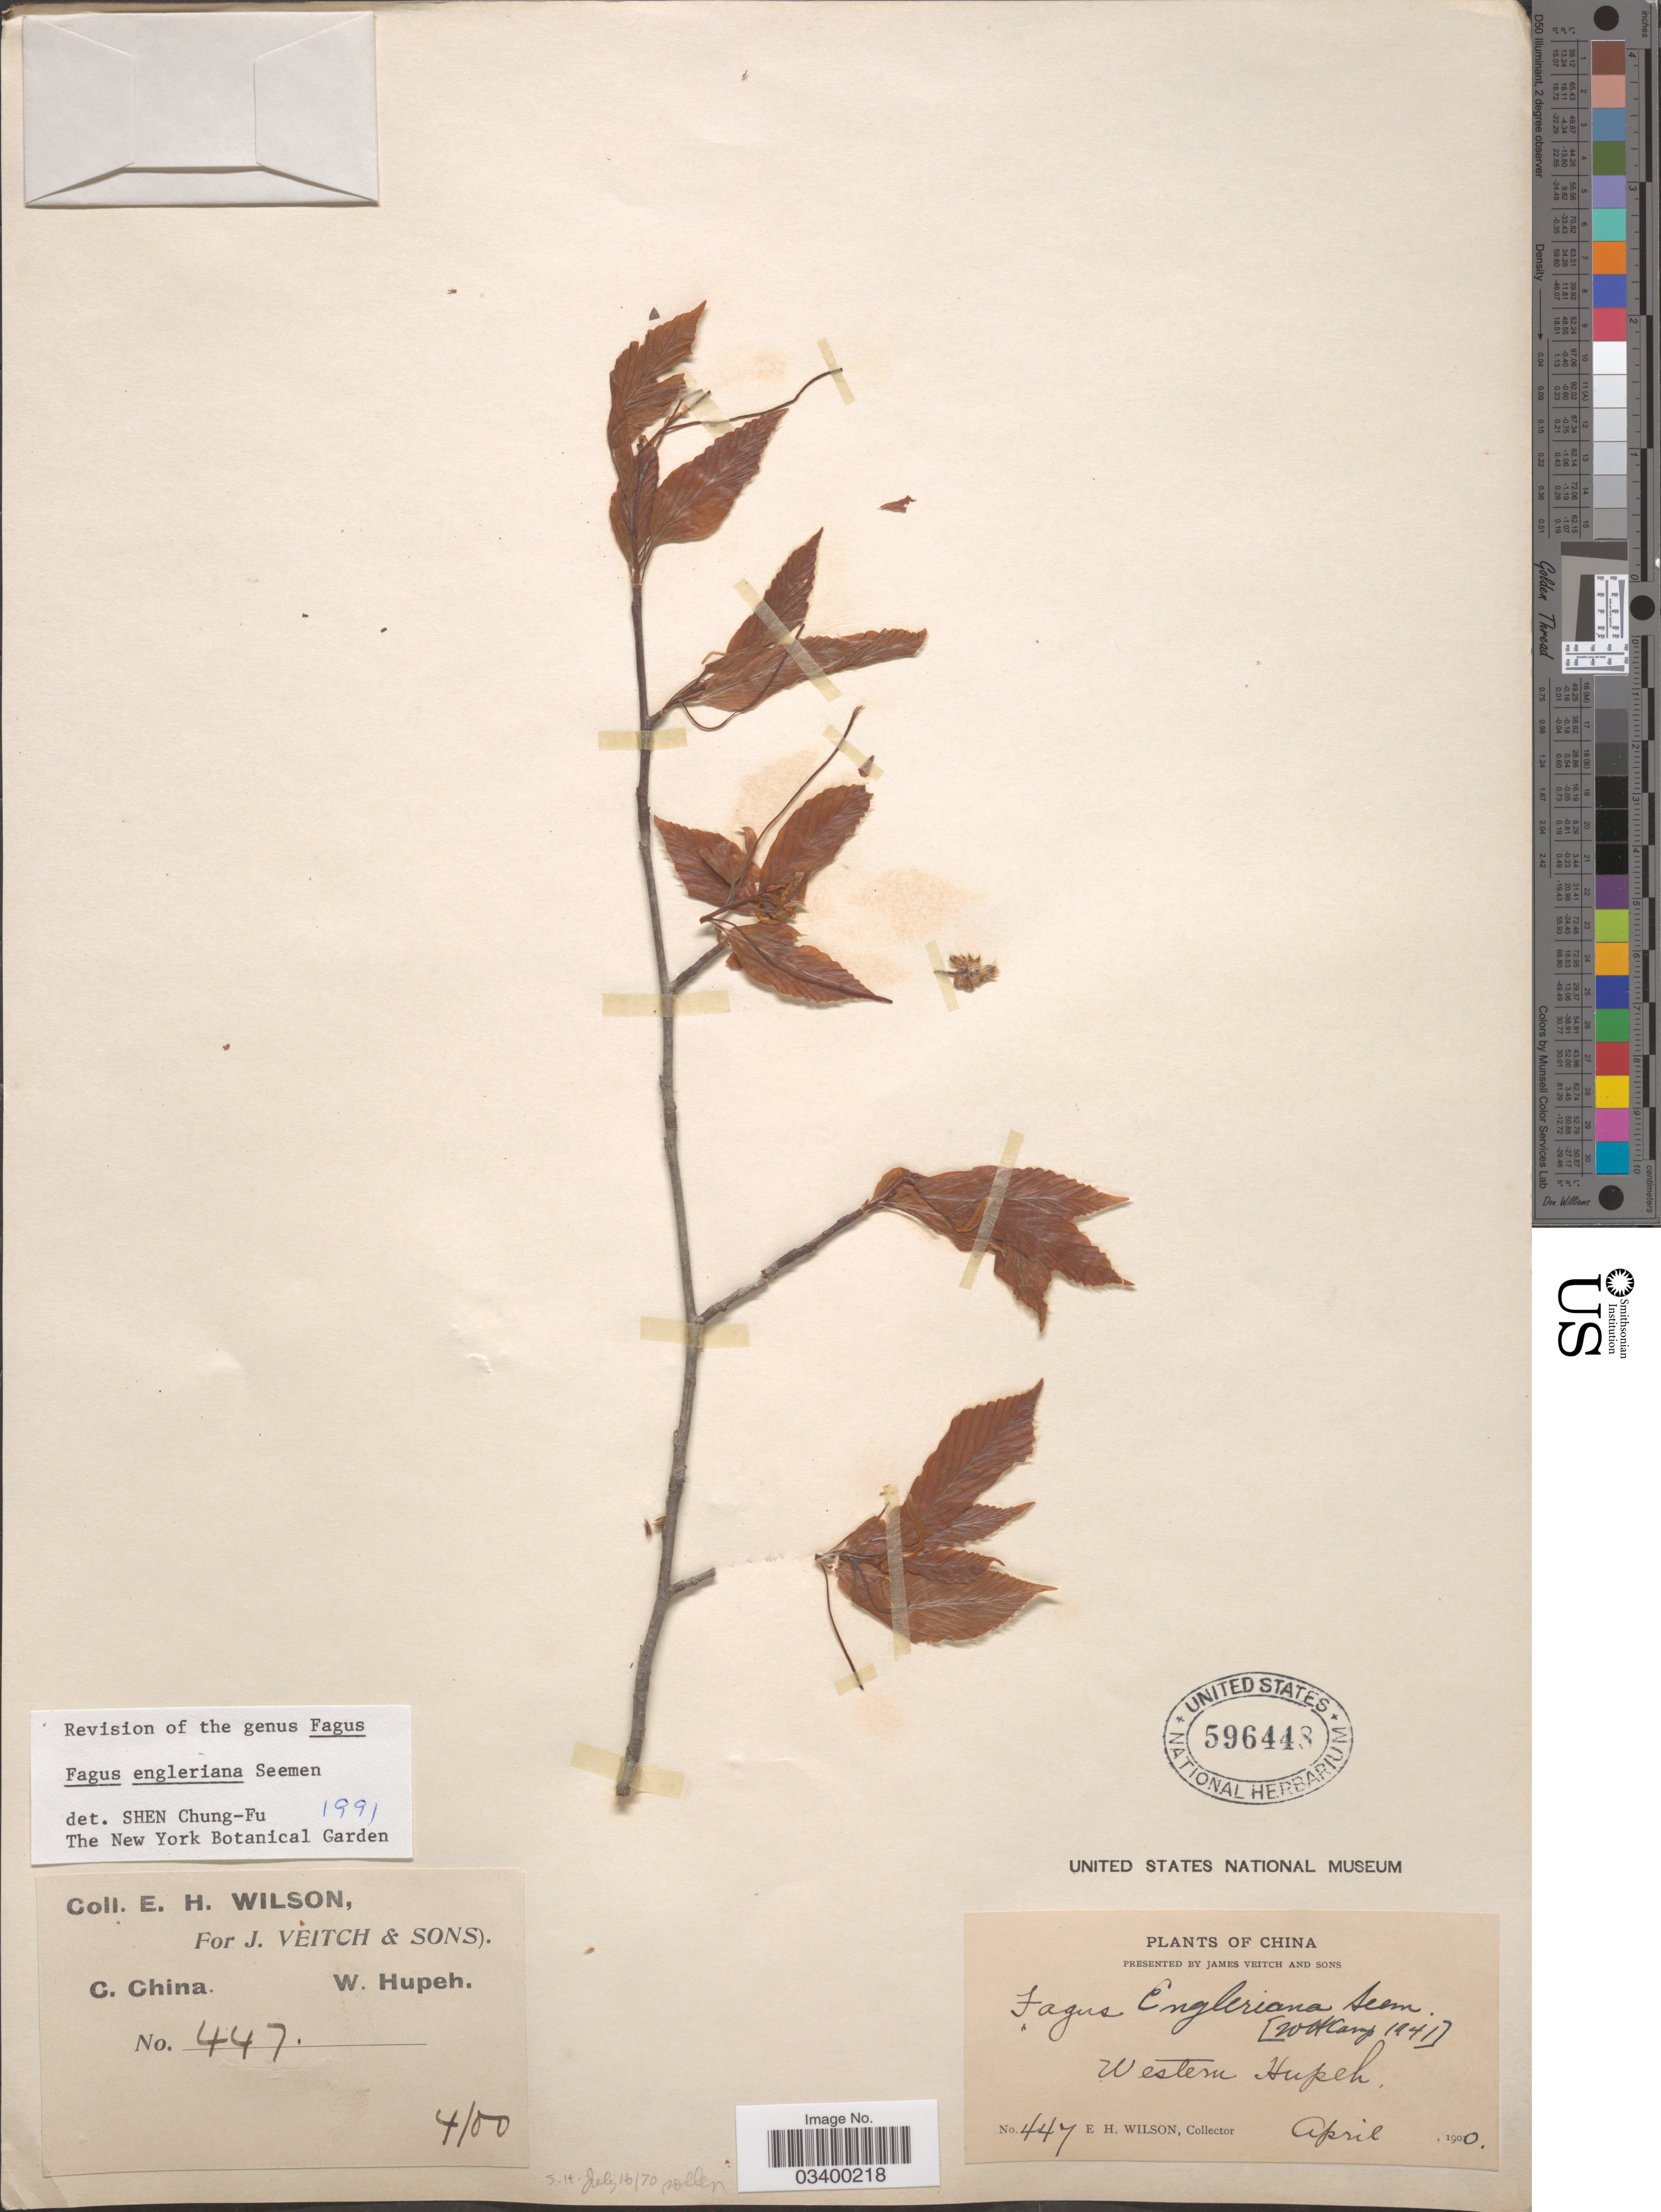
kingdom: Plantae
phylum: Tracheophyta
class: Magnoliopsida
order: Fagales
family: Fagaceae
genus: Fagus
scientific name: Fagus engleriana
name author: Seemen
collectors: E. Wilson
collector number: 447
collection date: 1900-04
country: China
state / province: Hubei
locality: C. China. Western Hupeh.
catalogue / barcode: US 596448